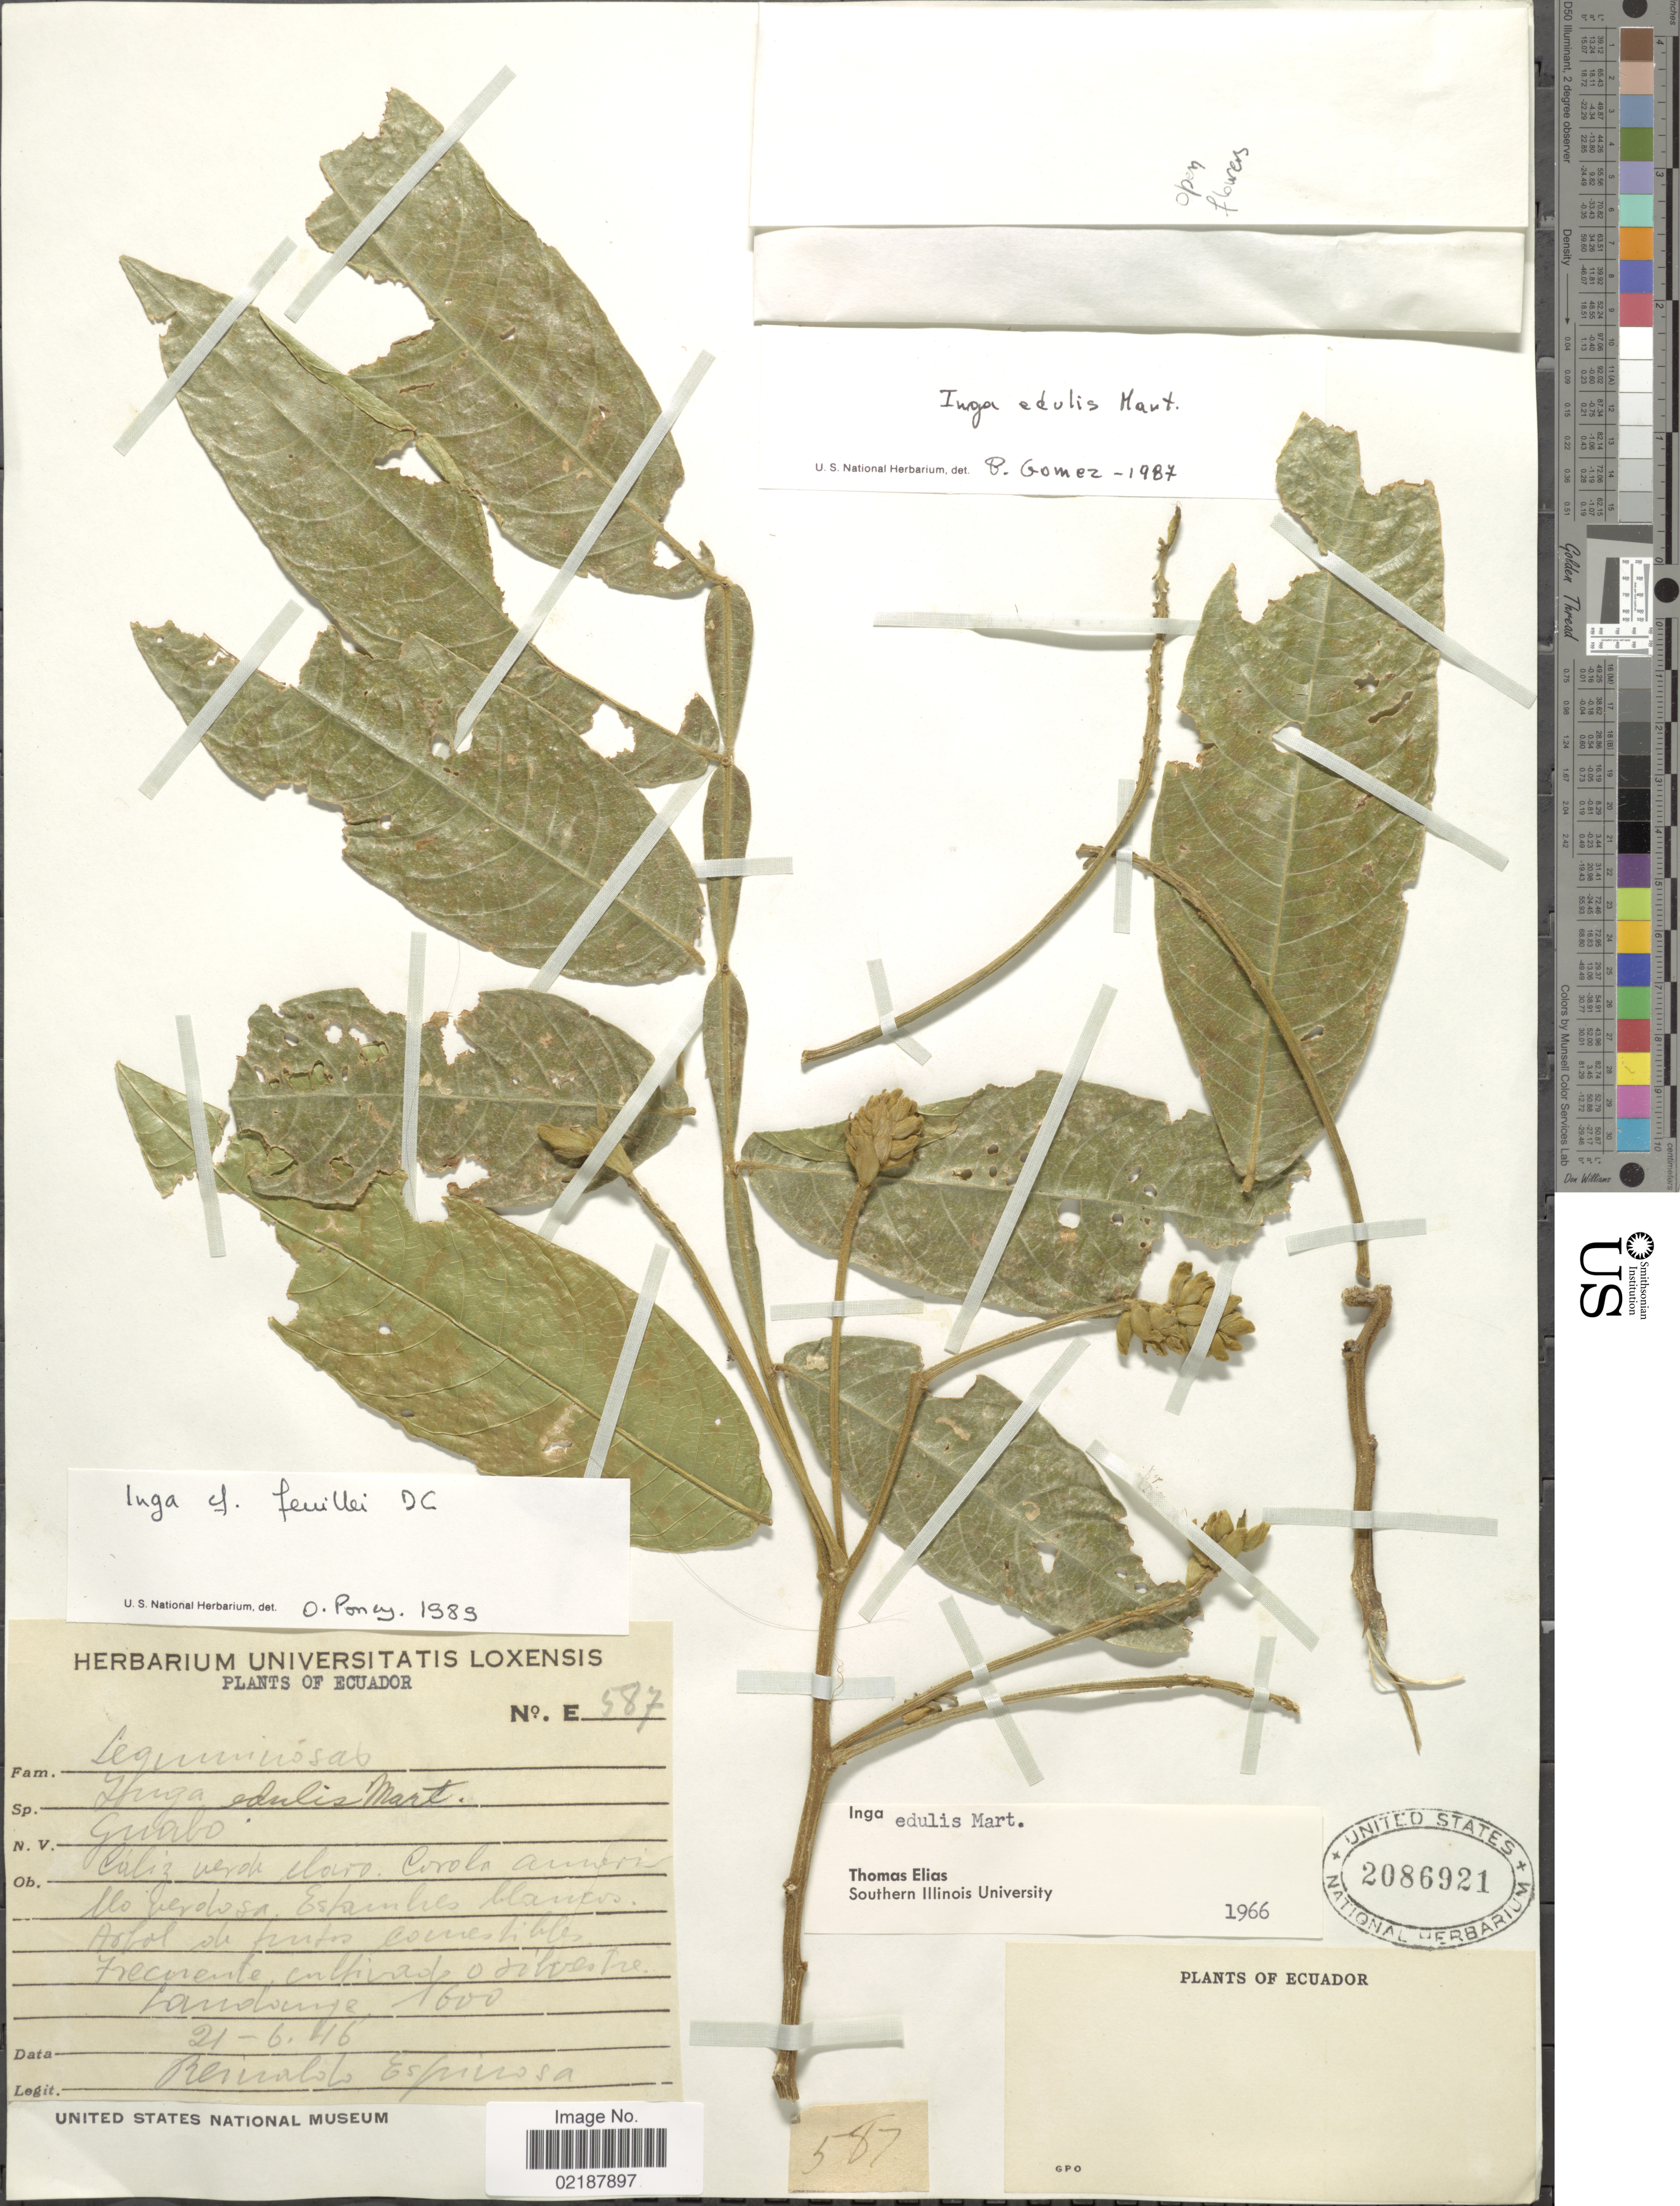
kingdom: Plantae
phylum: Tracheophyta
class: Magnoliopsida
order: Fabales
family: Fabaceae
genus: Inga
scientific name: Inga feuillei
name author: DC.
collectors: B. Espinosa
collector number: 587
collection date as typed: Transcribed d/m/y: 21/6/46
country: Ecuador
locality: Guabo, Landange.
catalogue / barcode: US 2086921